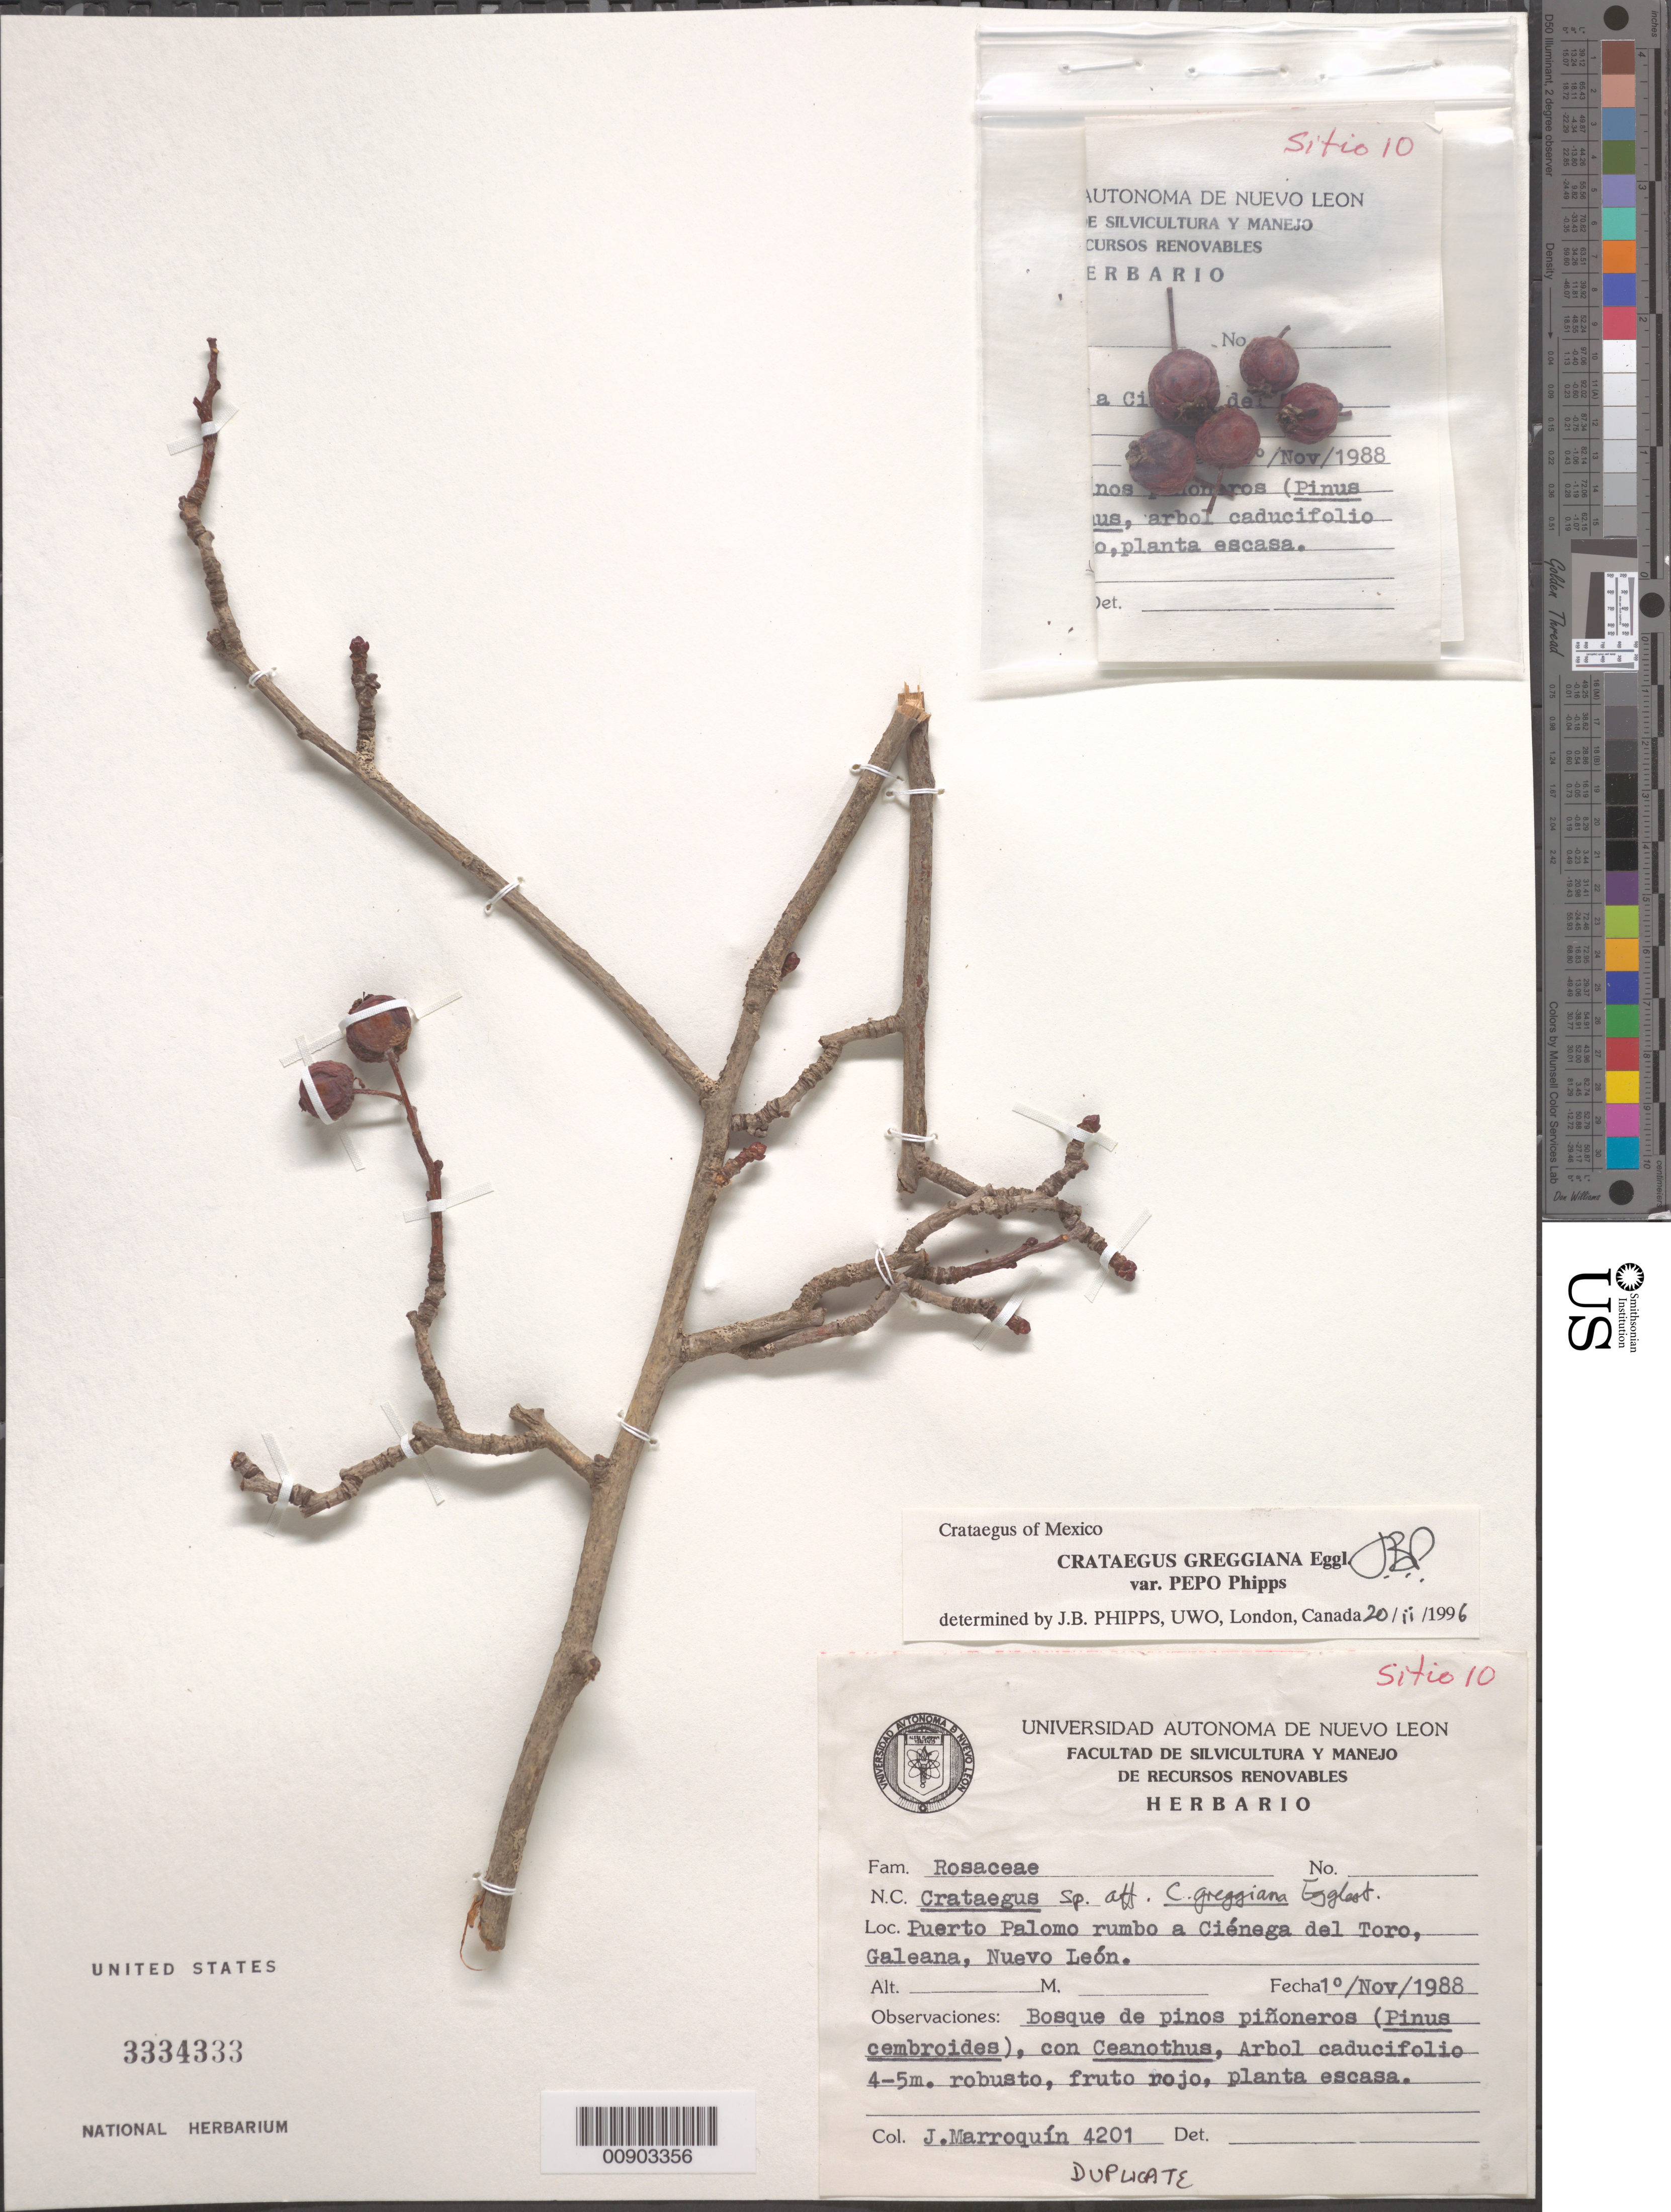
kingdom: Plantae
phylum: Tracheophyta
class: Magnoliopsida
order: Rosales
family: Rosaceae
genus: Crataegus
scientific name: Crataegus greggiana var. pepo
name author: J.B. Phipps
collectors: J. Marroquin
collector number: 4201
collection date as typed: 01 Nov 1988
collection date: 1988-11-01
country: Mexico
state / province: Nuevo León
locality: Puerto Palomo rumbo a Ciénaga del Toro, Galeana, Nuevo León. Sitio 10.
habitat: Bosque de pinos piñoneros (Pinus cembroides), con Ceanothus.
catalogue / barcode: US 3334333